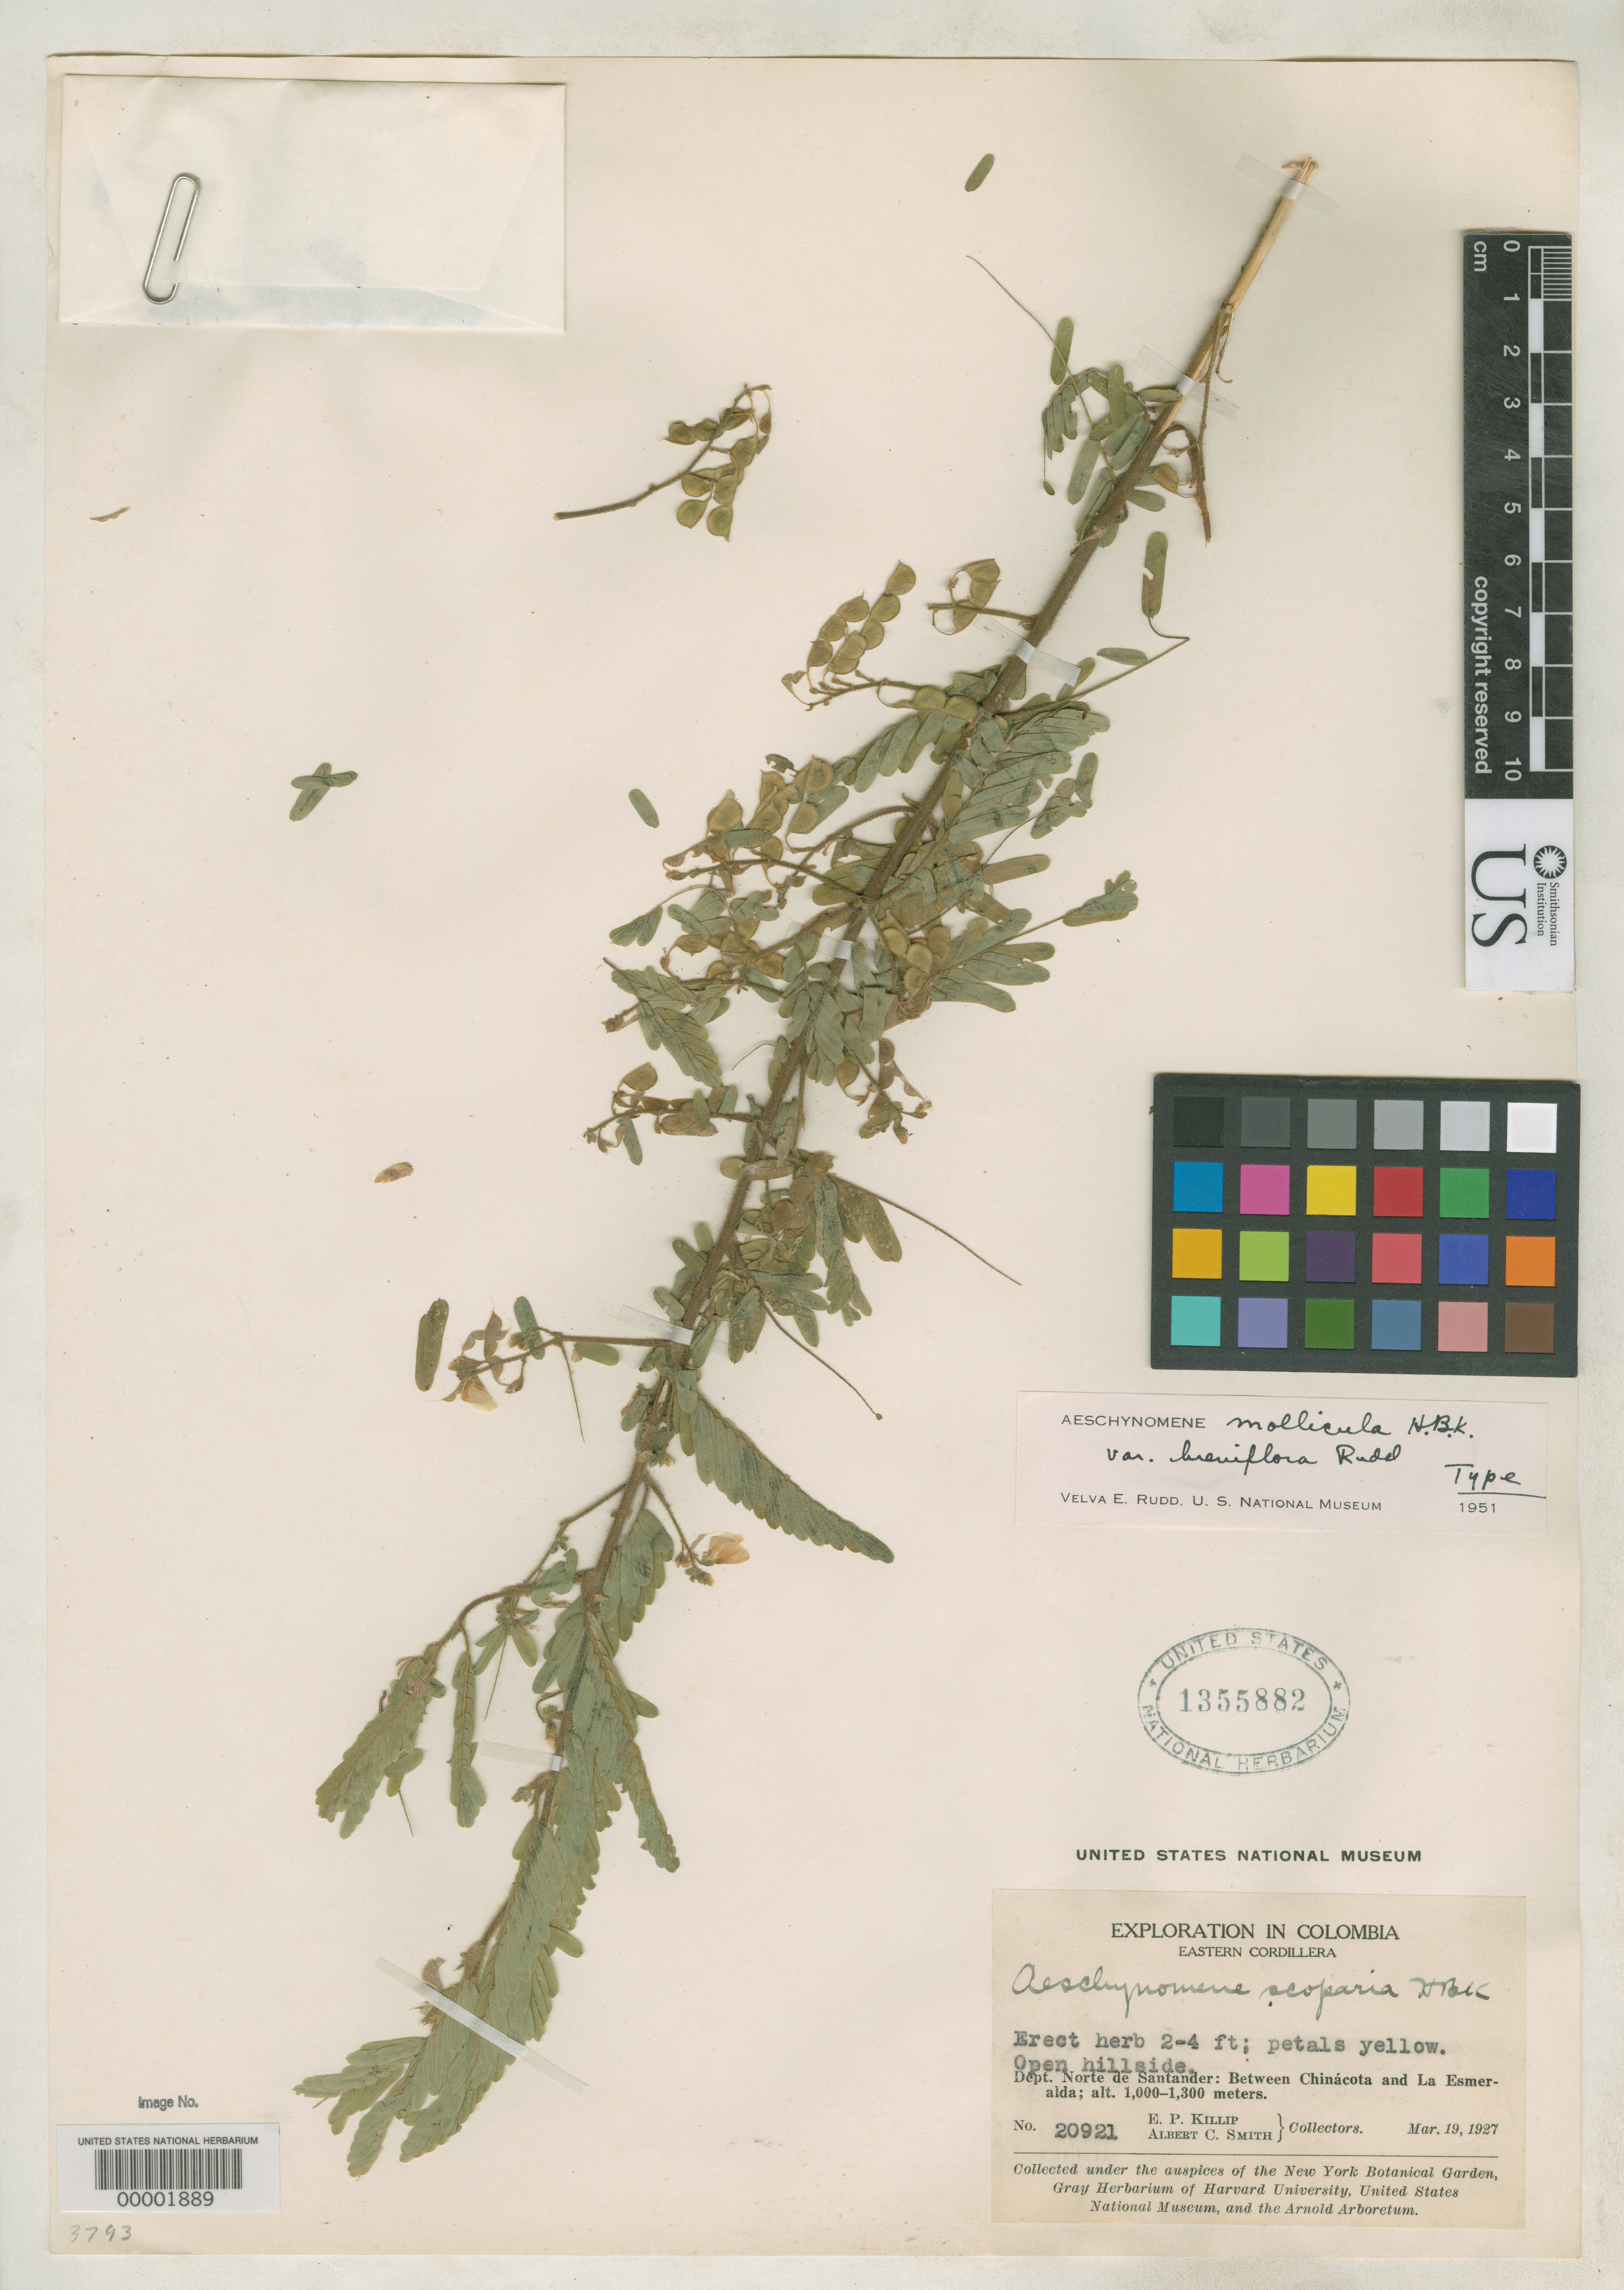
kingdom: Plantae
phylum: Tracheophyta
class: Magnoliopsida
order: Fabales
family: Fabaceae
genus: Aeschynomene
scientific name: Aeschynomene mollicula var. breviflora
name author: Rudd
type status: Holotype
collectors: E. P. Killip & A. C. Smith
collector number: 20921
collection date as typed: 19 Mar 1927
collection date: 1927-03-19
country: Colombia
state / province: Norte de Santander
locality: Between China Cota and La Esmeralda.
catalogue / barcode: US 1355882